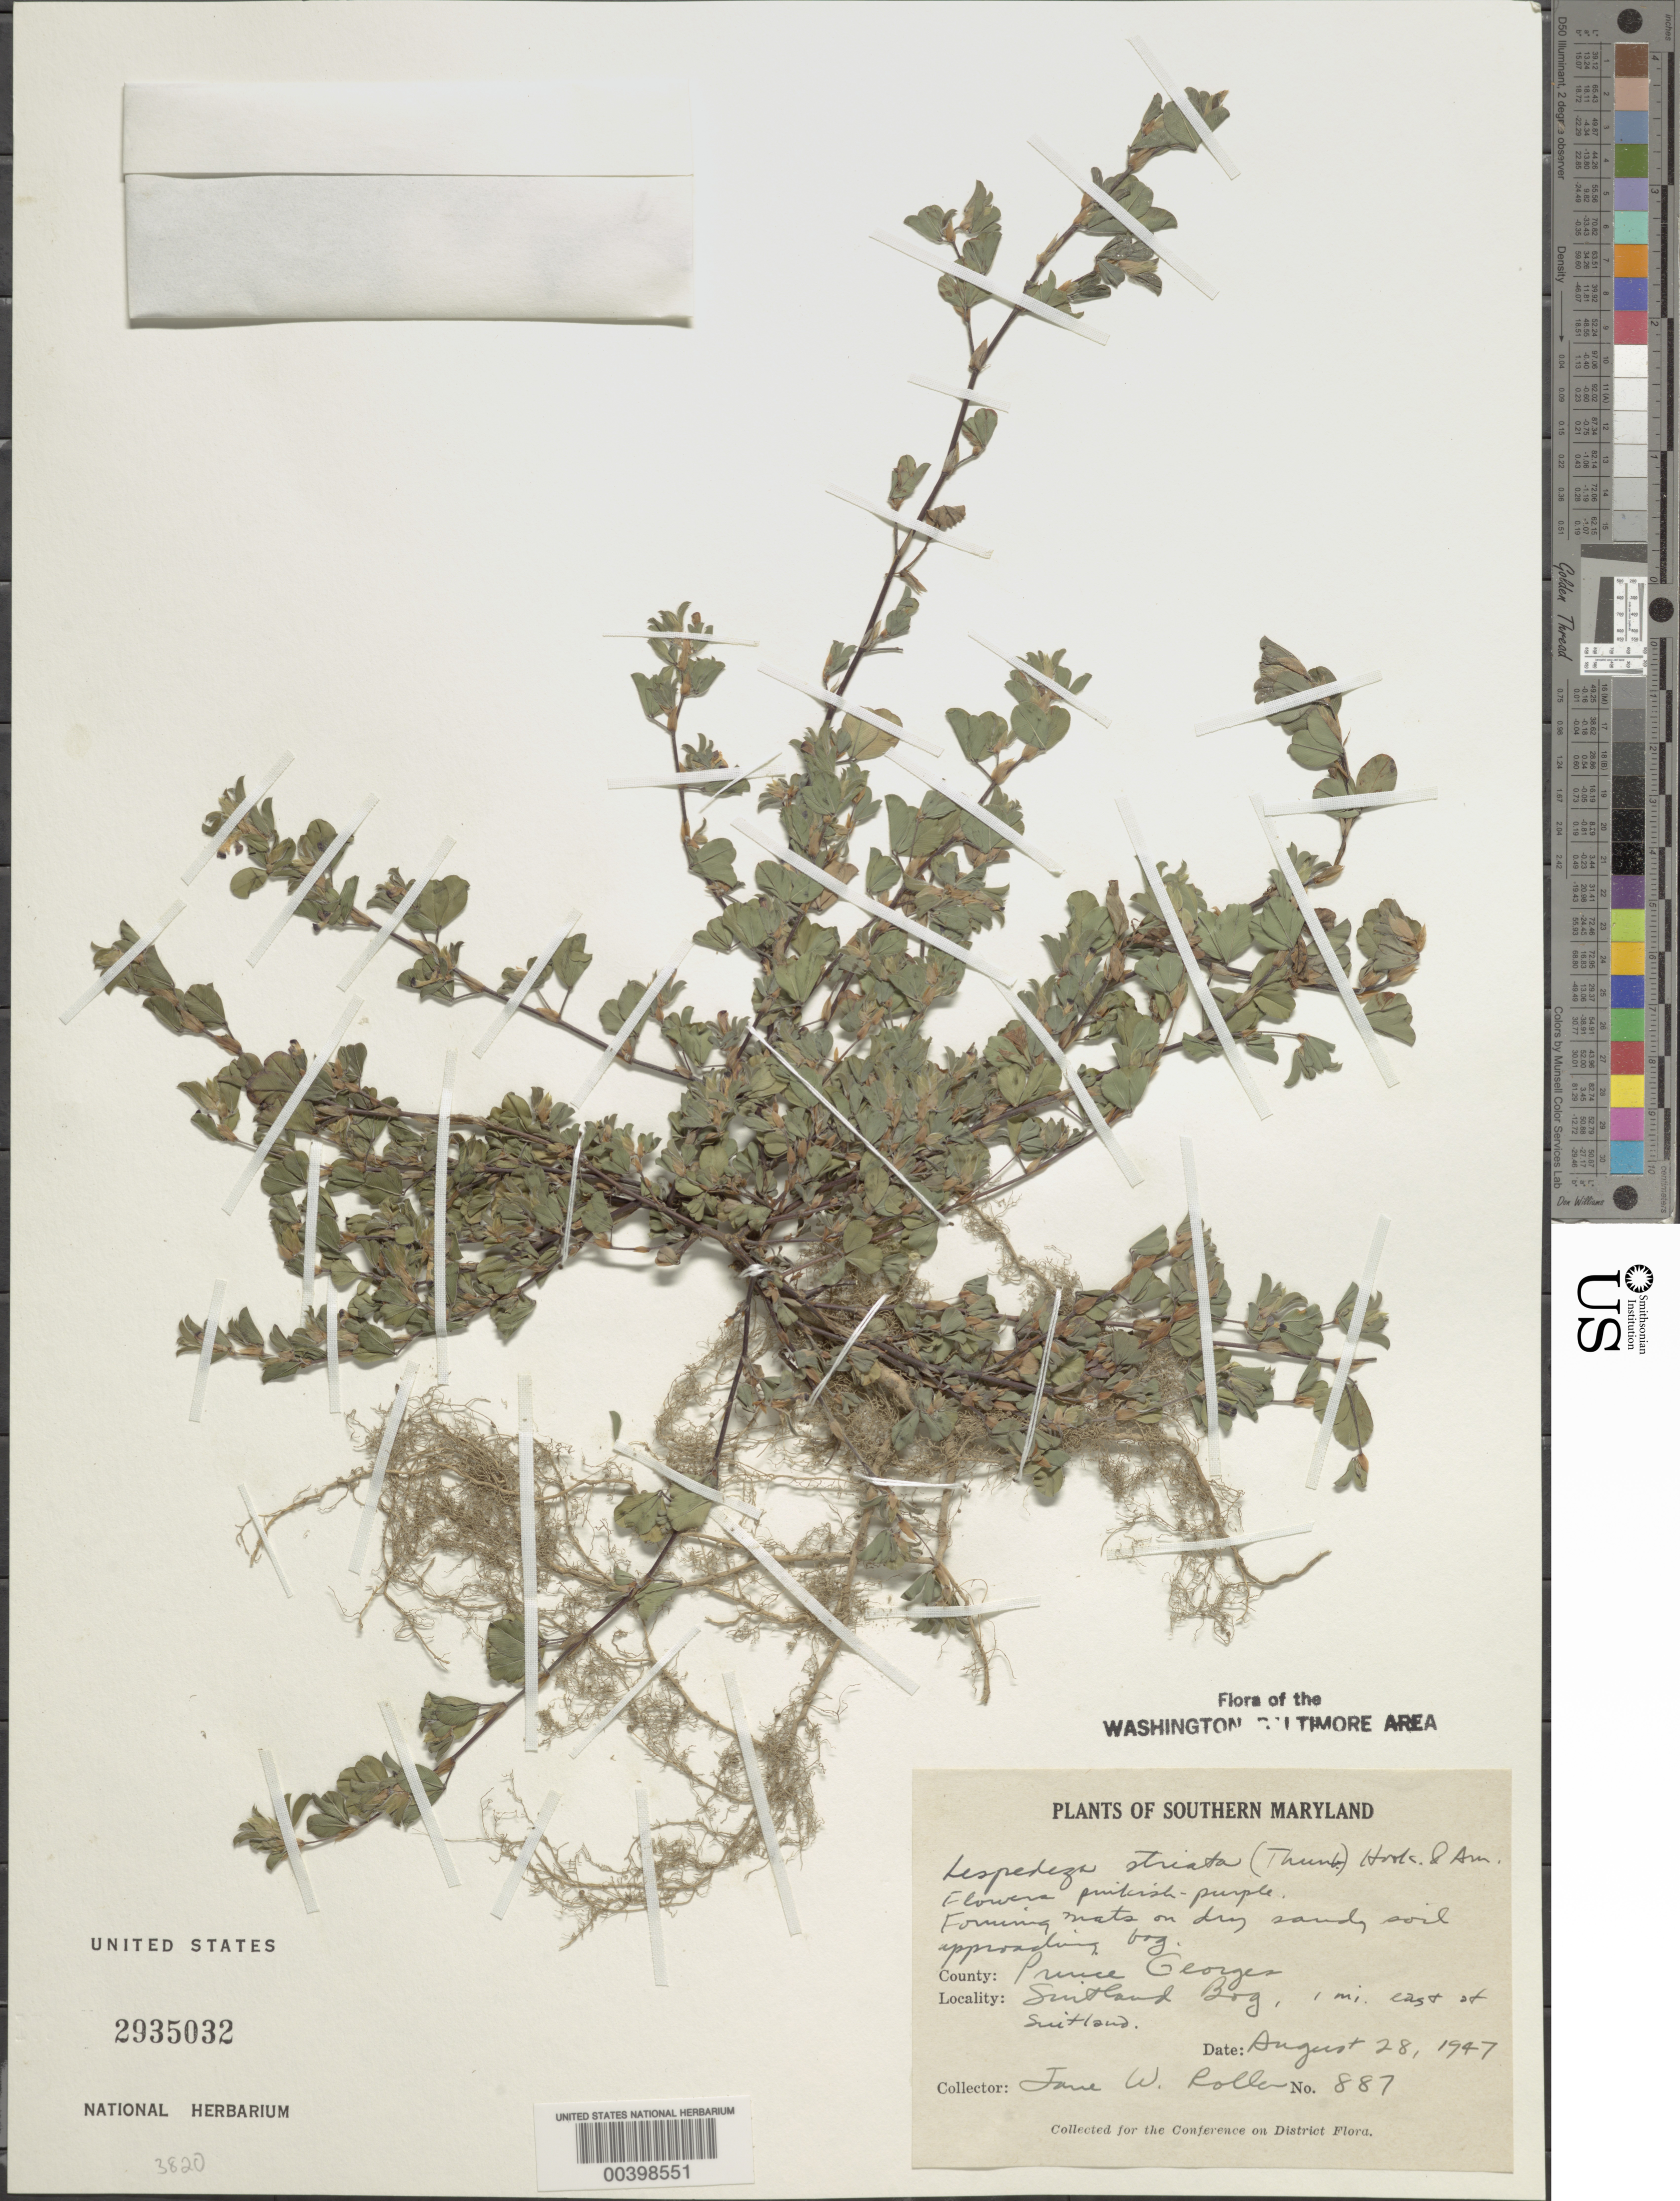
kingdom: Plantae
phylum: Tracheophyta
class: Magnoliopsida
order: Fabales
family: Fabaceae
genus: Kummerowia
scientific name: Kummerowia striata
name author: (Thunb.) Schindl.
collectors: J. W. Roller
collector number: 887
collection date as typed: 28 Aug 1947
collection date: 1947-08-28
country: United States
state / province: Maryland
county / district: Prince George's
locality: Suitland Bog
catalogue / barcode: US 2935032